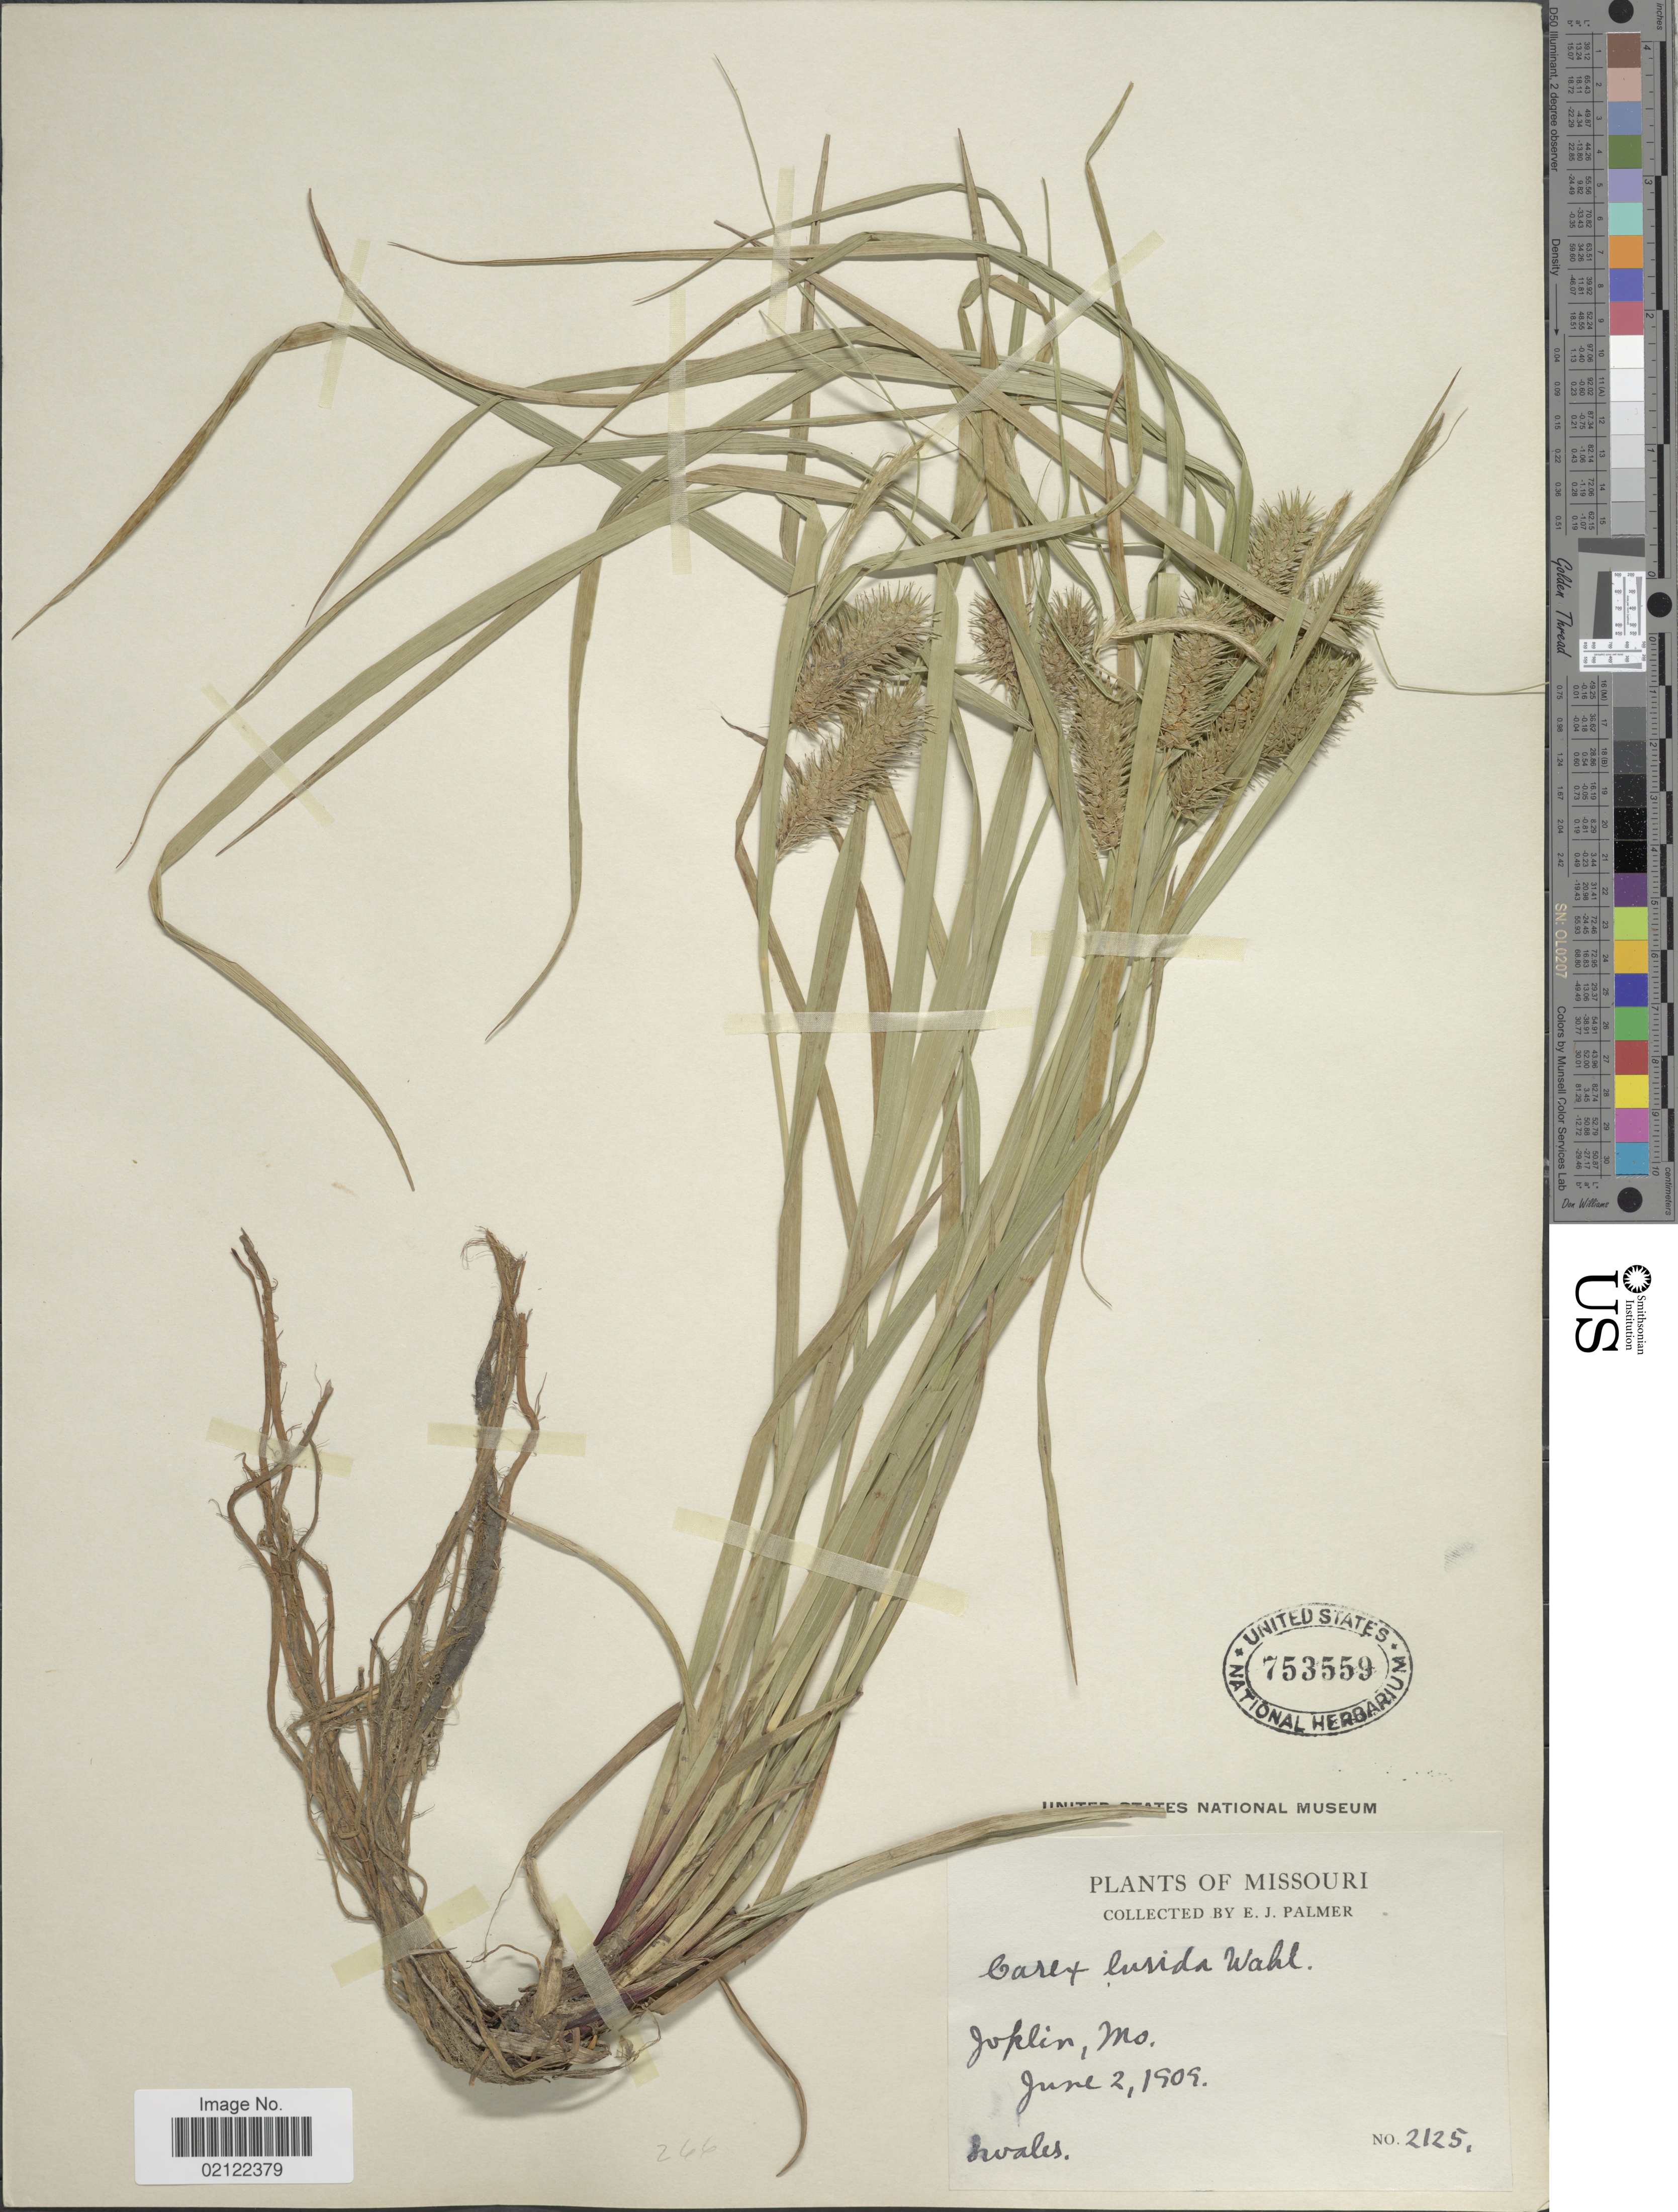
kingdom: Plantae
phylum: Tracheophyta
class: Liliopsida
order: Poales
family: Cyperaceae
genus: Carex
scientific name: Carex lurida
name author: Wahlenb.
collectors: E. J. Palmer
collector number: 2125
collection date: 1909-06-02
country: United States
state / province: Missouri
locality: Joklin, Mo.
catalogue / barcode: US 753559